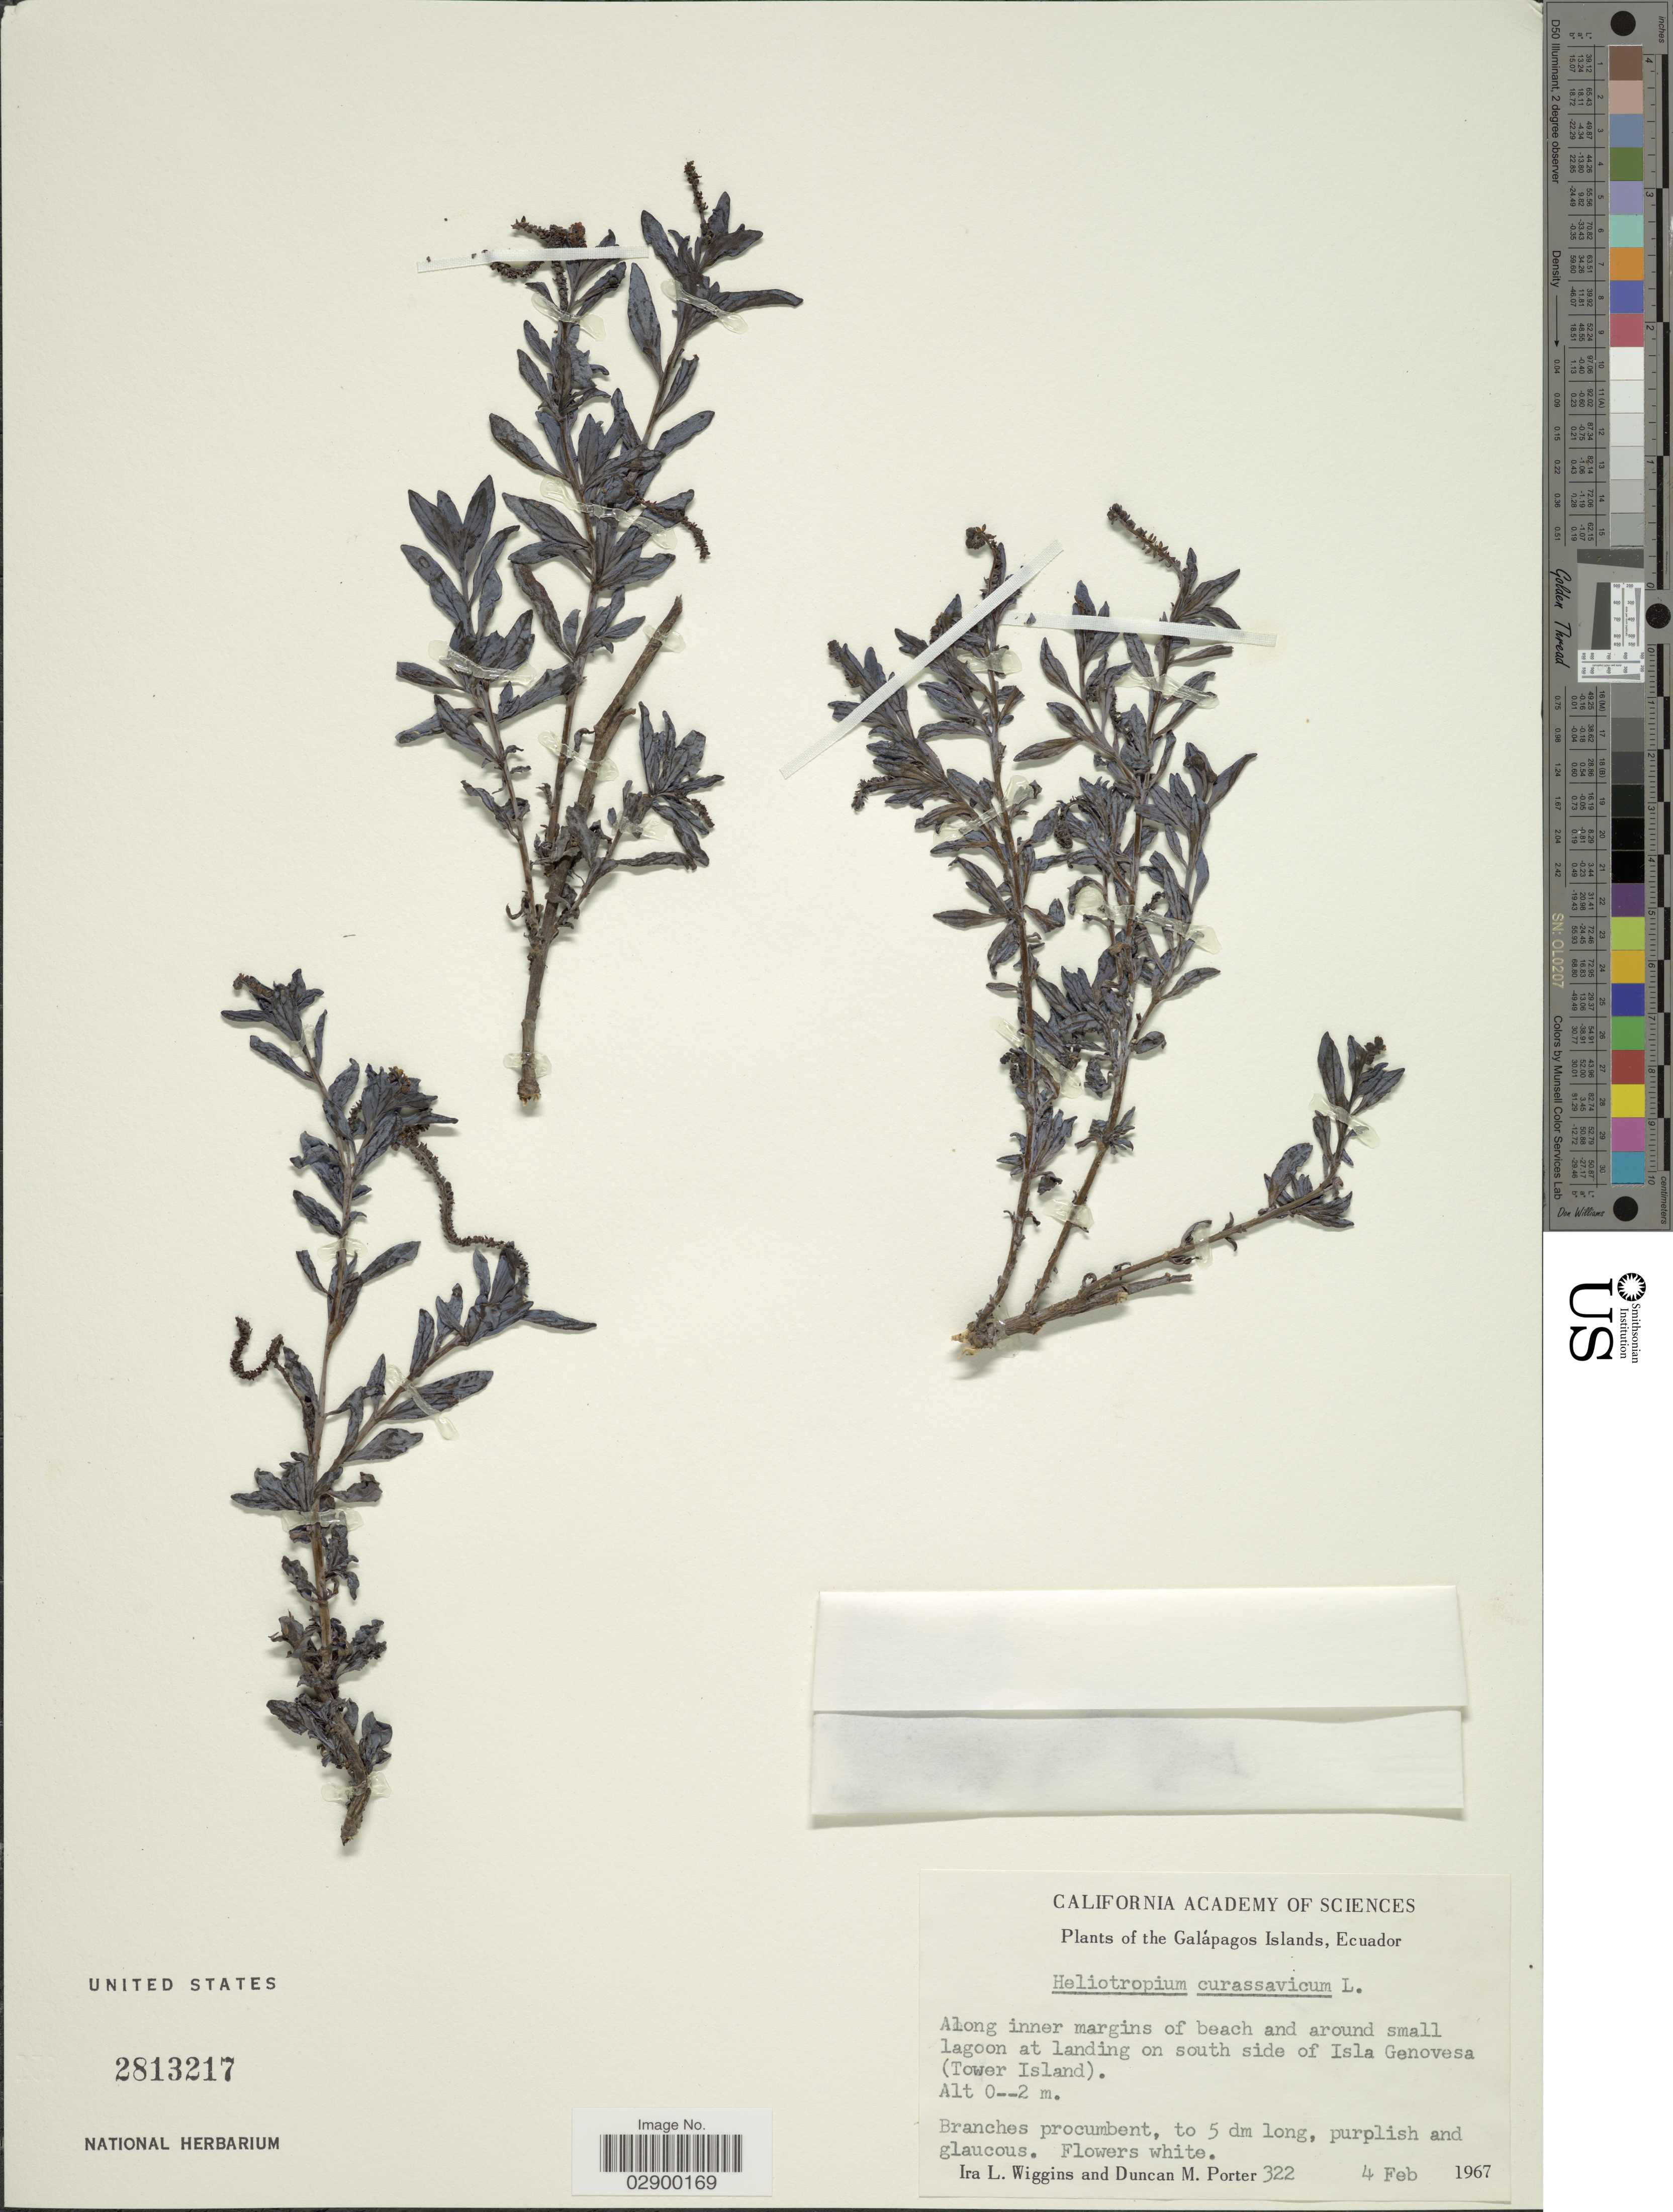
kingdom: Plantae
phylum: Tracheophyta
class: Magnoliopsida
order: Boraginales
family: Heliotropiaceae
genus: Heliotropium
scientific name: Heliotropium curassavicum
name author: L.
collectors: I. L. Wiggins & D. Porter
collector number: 322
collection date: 1967-02-04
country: Ecuador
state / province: Colón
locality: The Galápagos Islands, Ecuador, lagoon at landing on south side of Isla Genovesa (Tower Island).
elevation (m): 0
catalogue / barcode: US 2813217